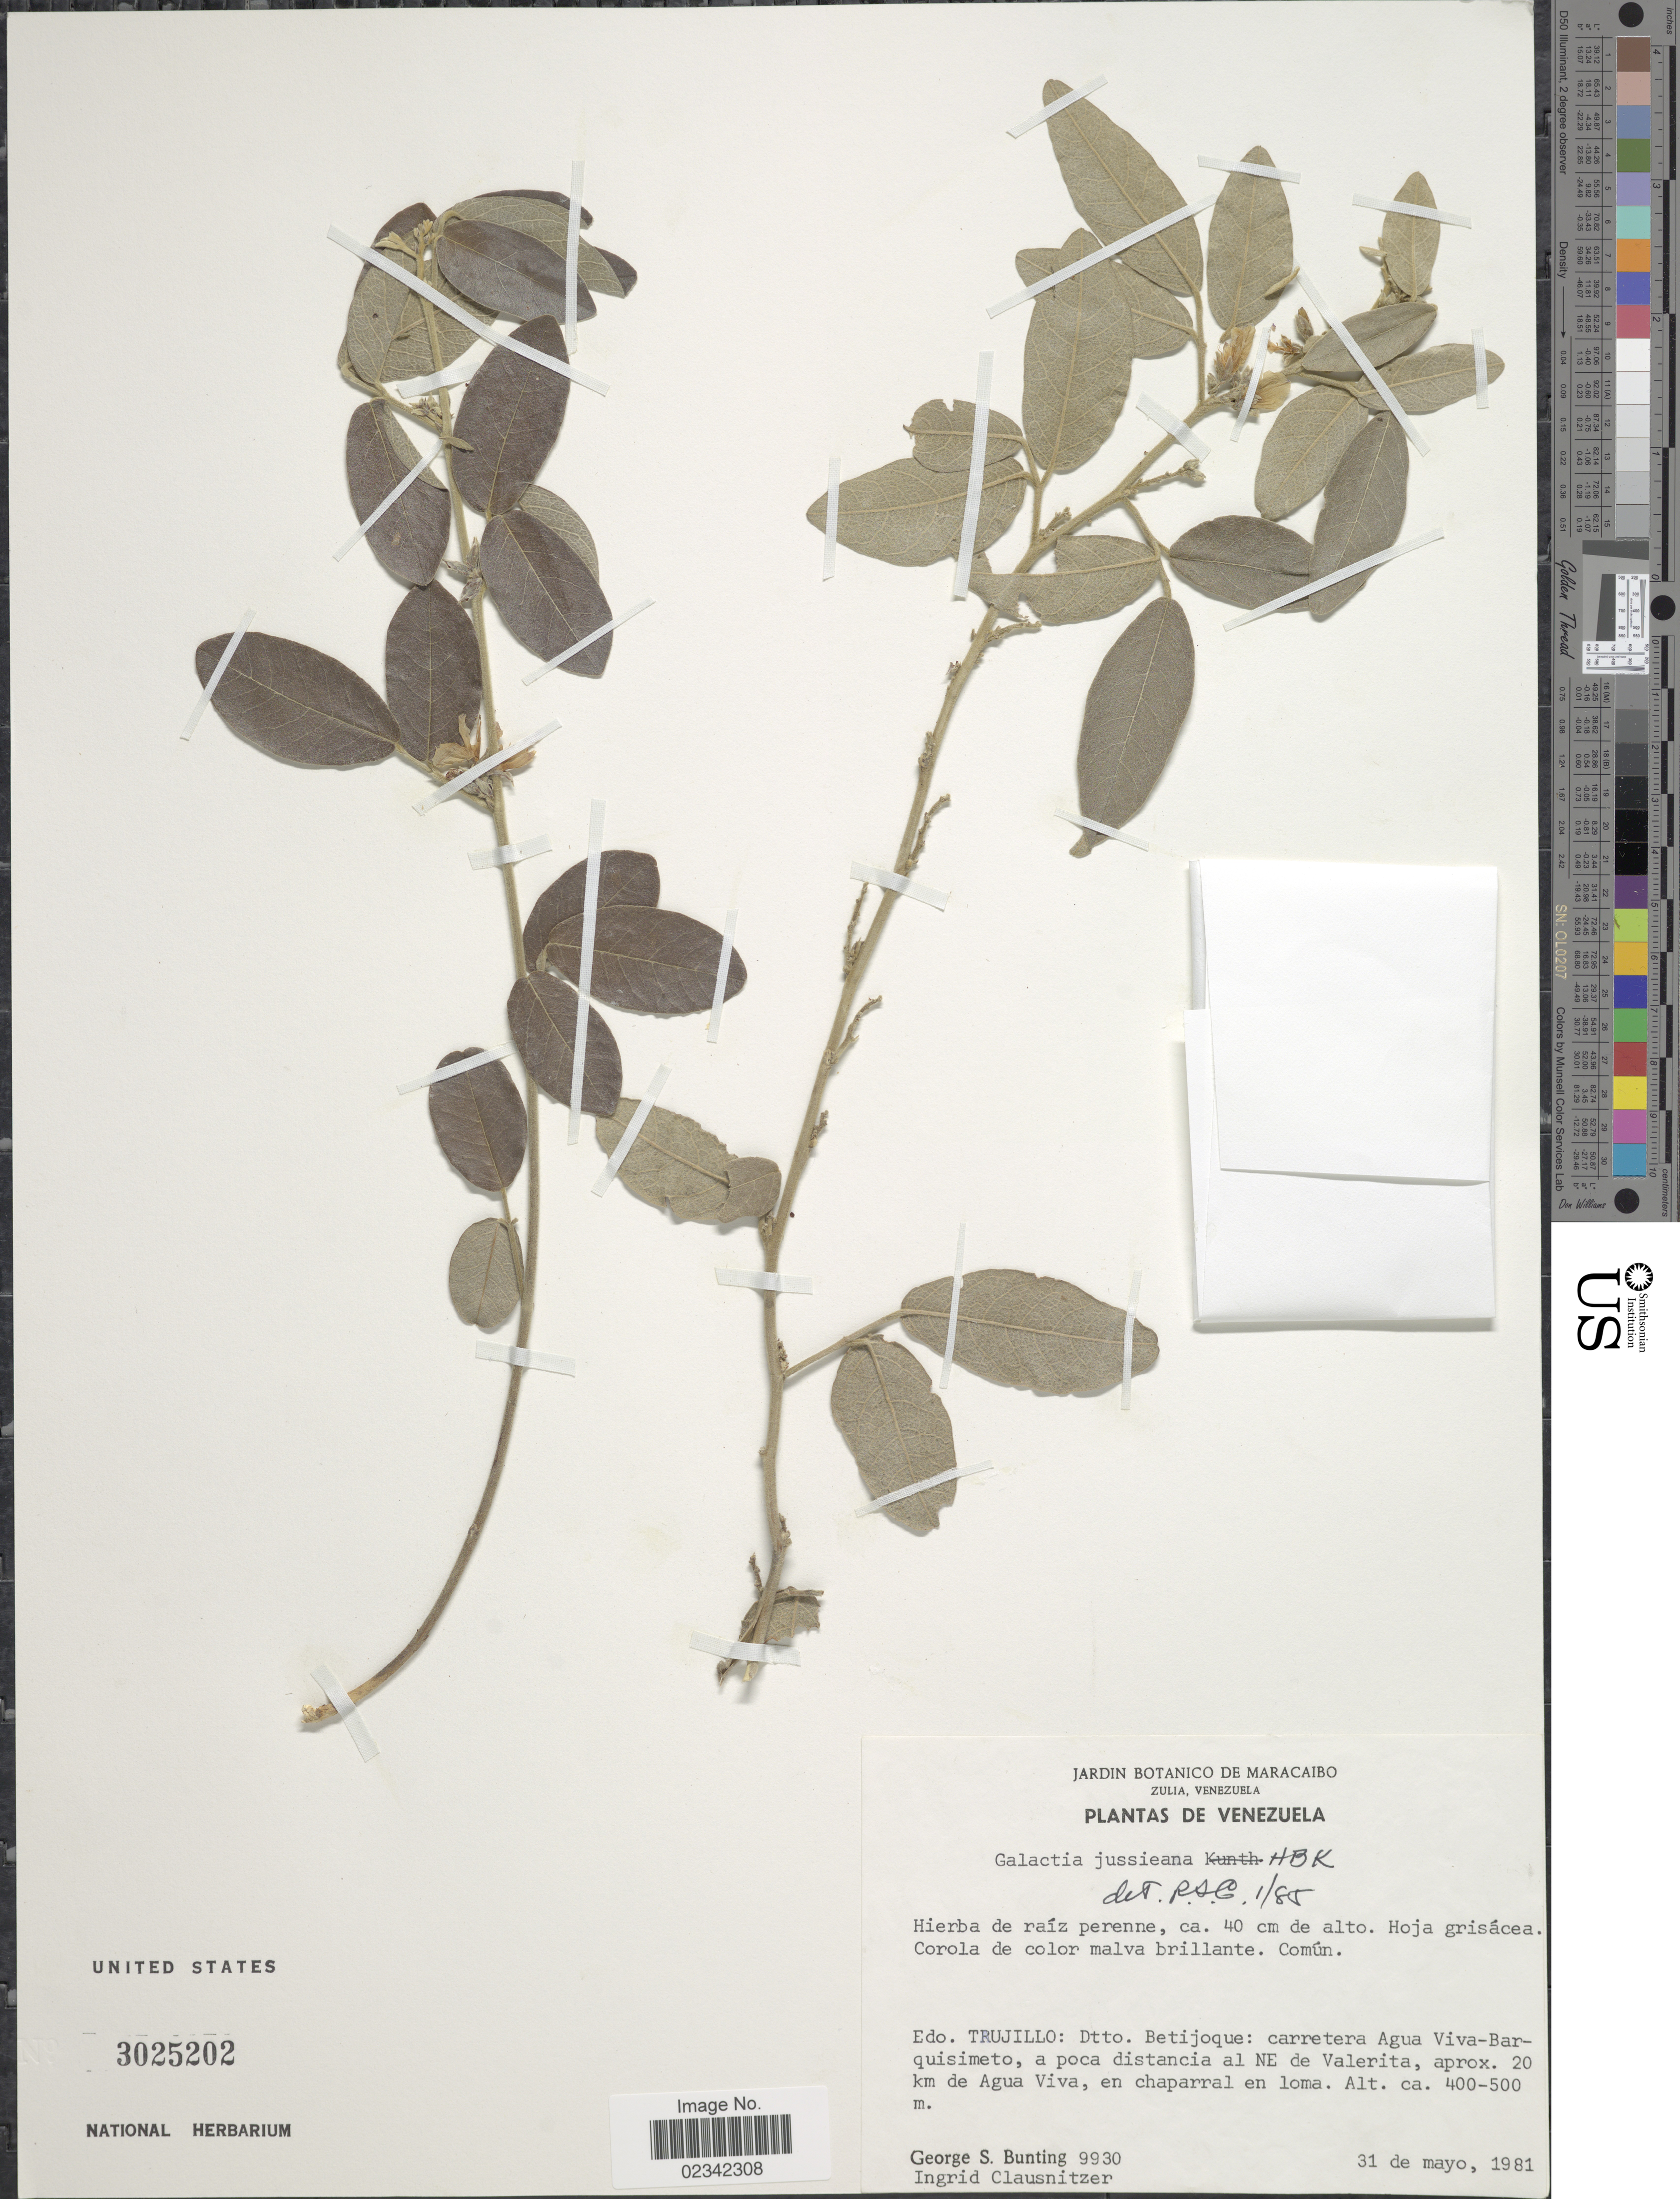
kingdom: Plantae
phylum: Tracheophyta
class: Magnoliopsida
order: Fabales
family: Fabaceae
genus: Galactia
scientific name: Galactia jussiaeana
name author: Kunth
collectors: G. S. Bunting & I. Clausnitzer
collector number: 9930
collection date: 1981-05-31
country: Venezuela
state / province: Trujillo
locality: Dtto. Betijoque: carretera Agua Viva-Barquisimeto, a poca distacia al NE de Valerita, aprox. 20 km de Agua Via, en chaparral en loma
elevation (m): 400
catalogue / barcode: US 3025202